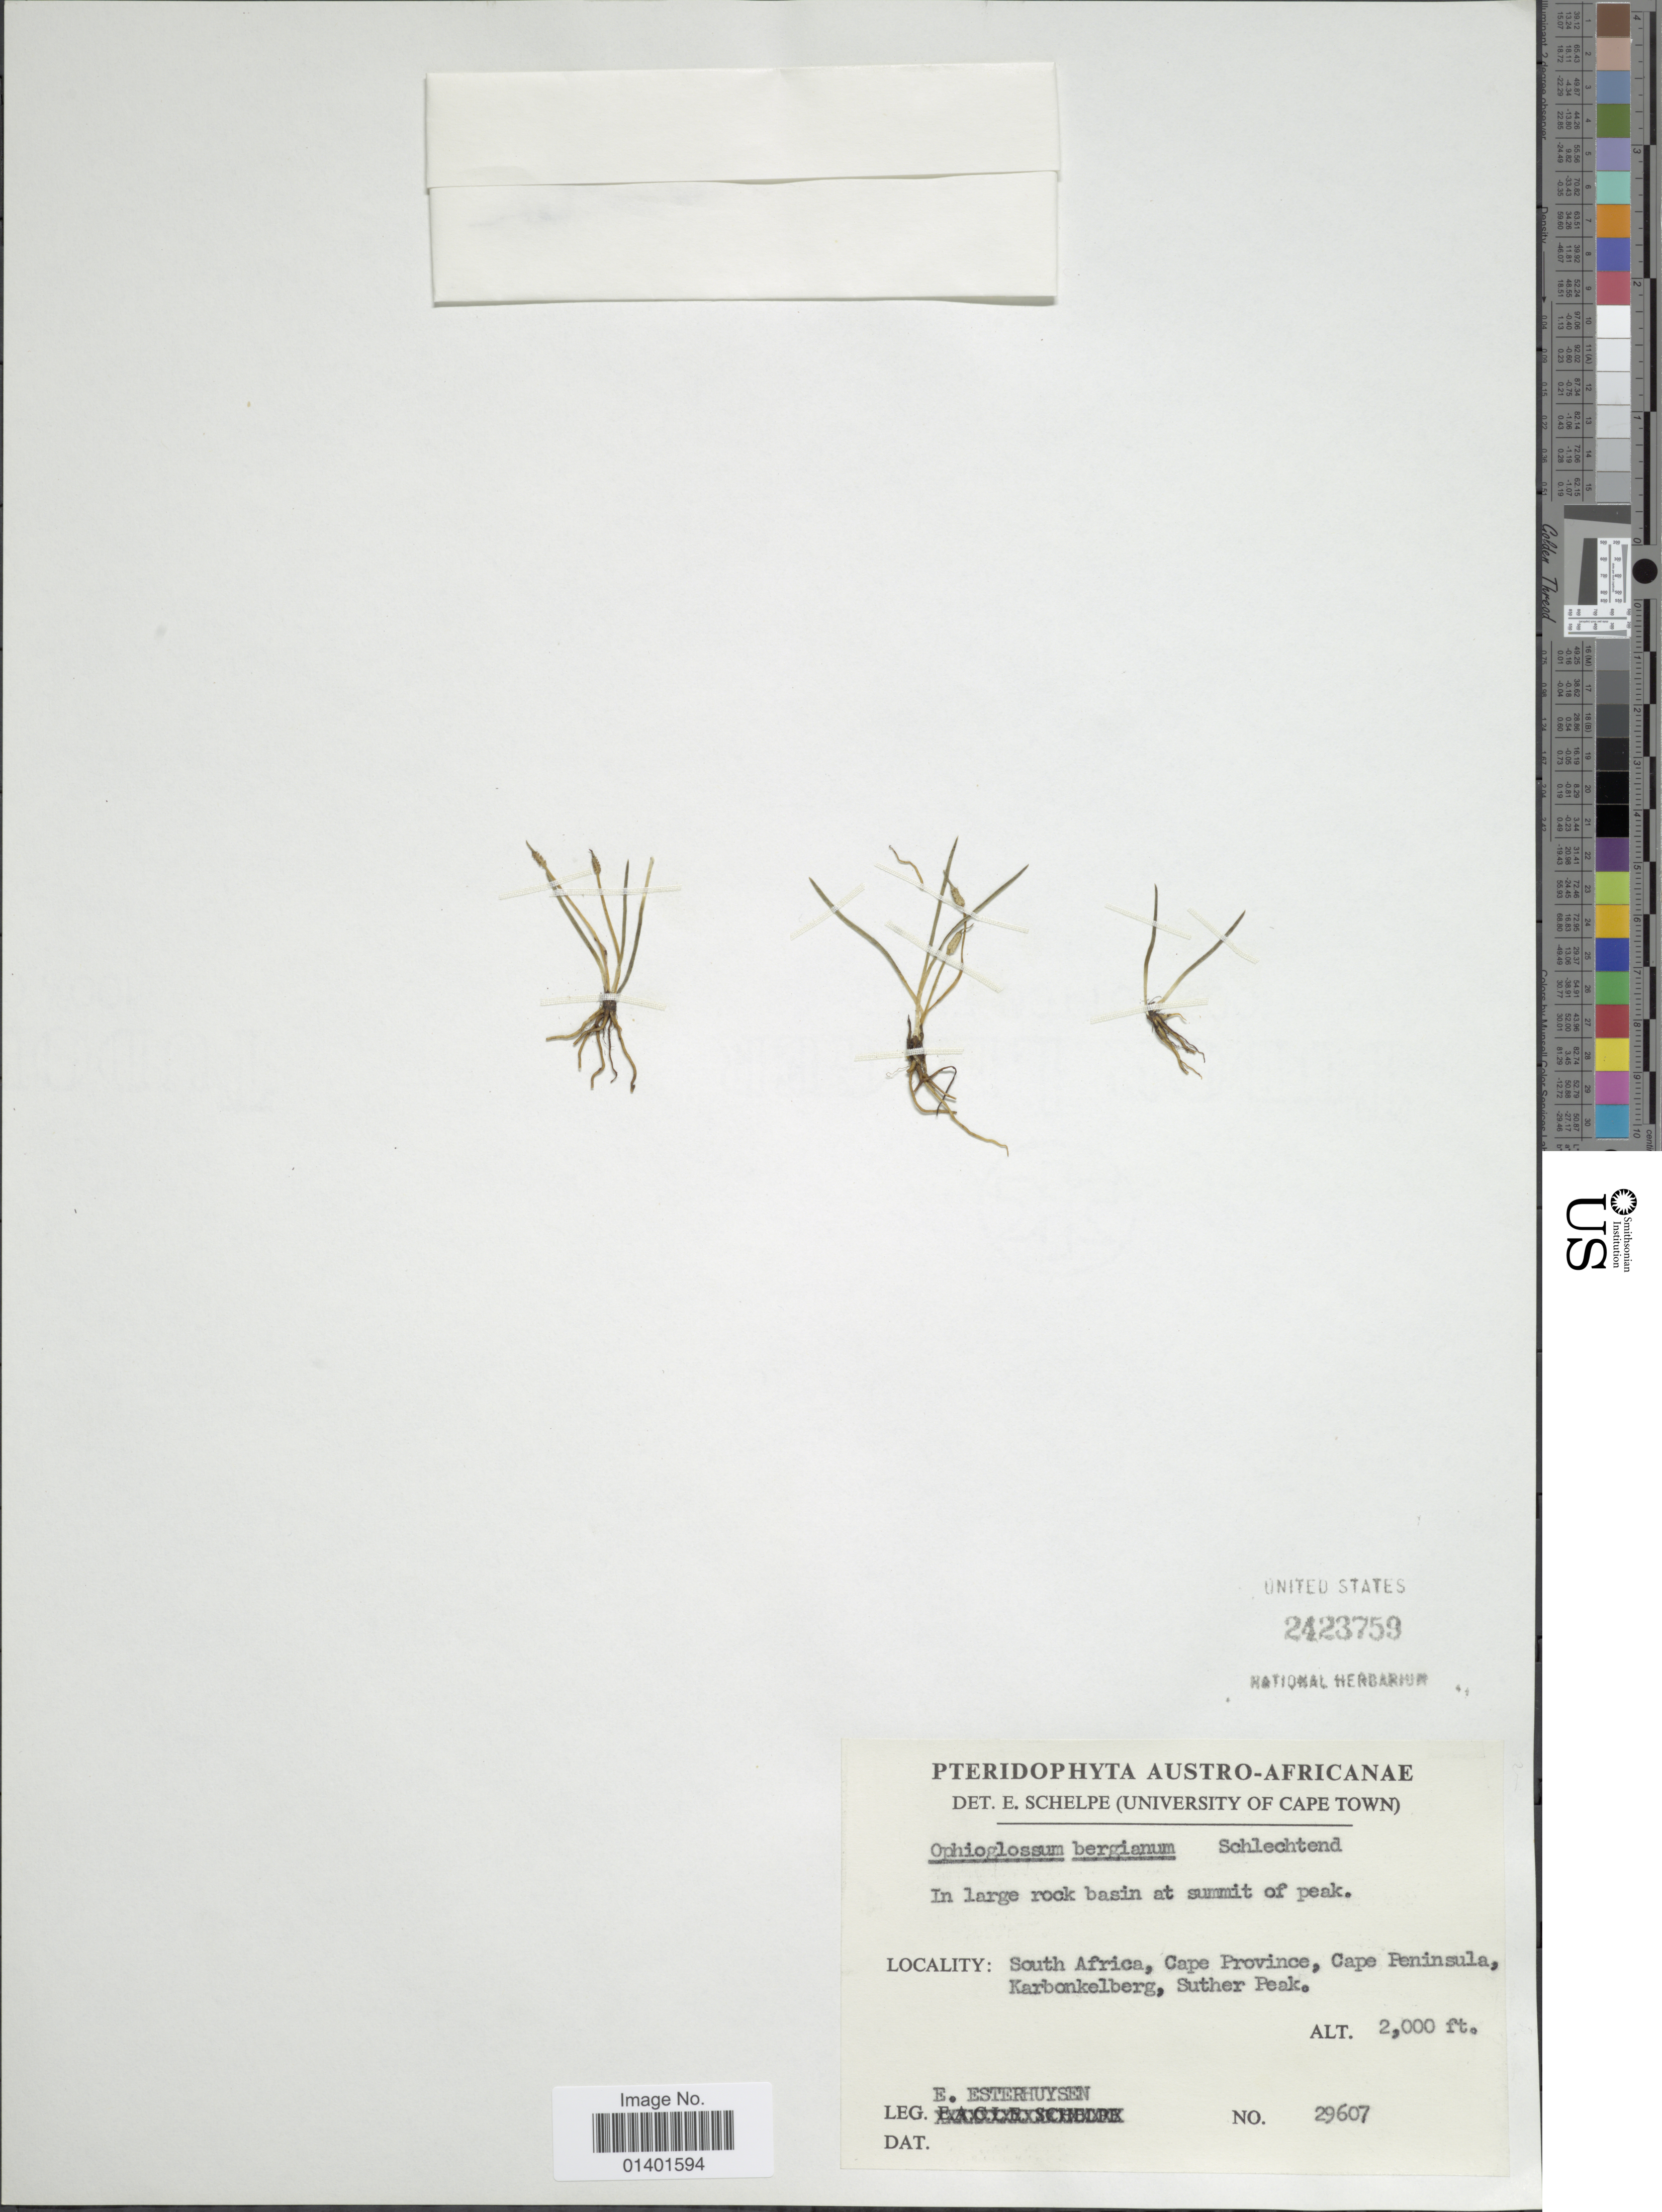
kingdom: Plantae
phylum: Tracheophyta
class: Polypodiopsida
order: Ophioglossales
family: Ophioglossaceae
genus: Ophioglossum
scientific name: Ophioglossum bergianum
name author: Schltdl.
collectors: E. E. Esterhuysen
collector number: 29607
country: South Africa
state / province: Western Cape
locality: Cape Peninsula, Karbonkelberg, Suther Peak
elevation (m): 610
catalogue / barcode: US 2423759